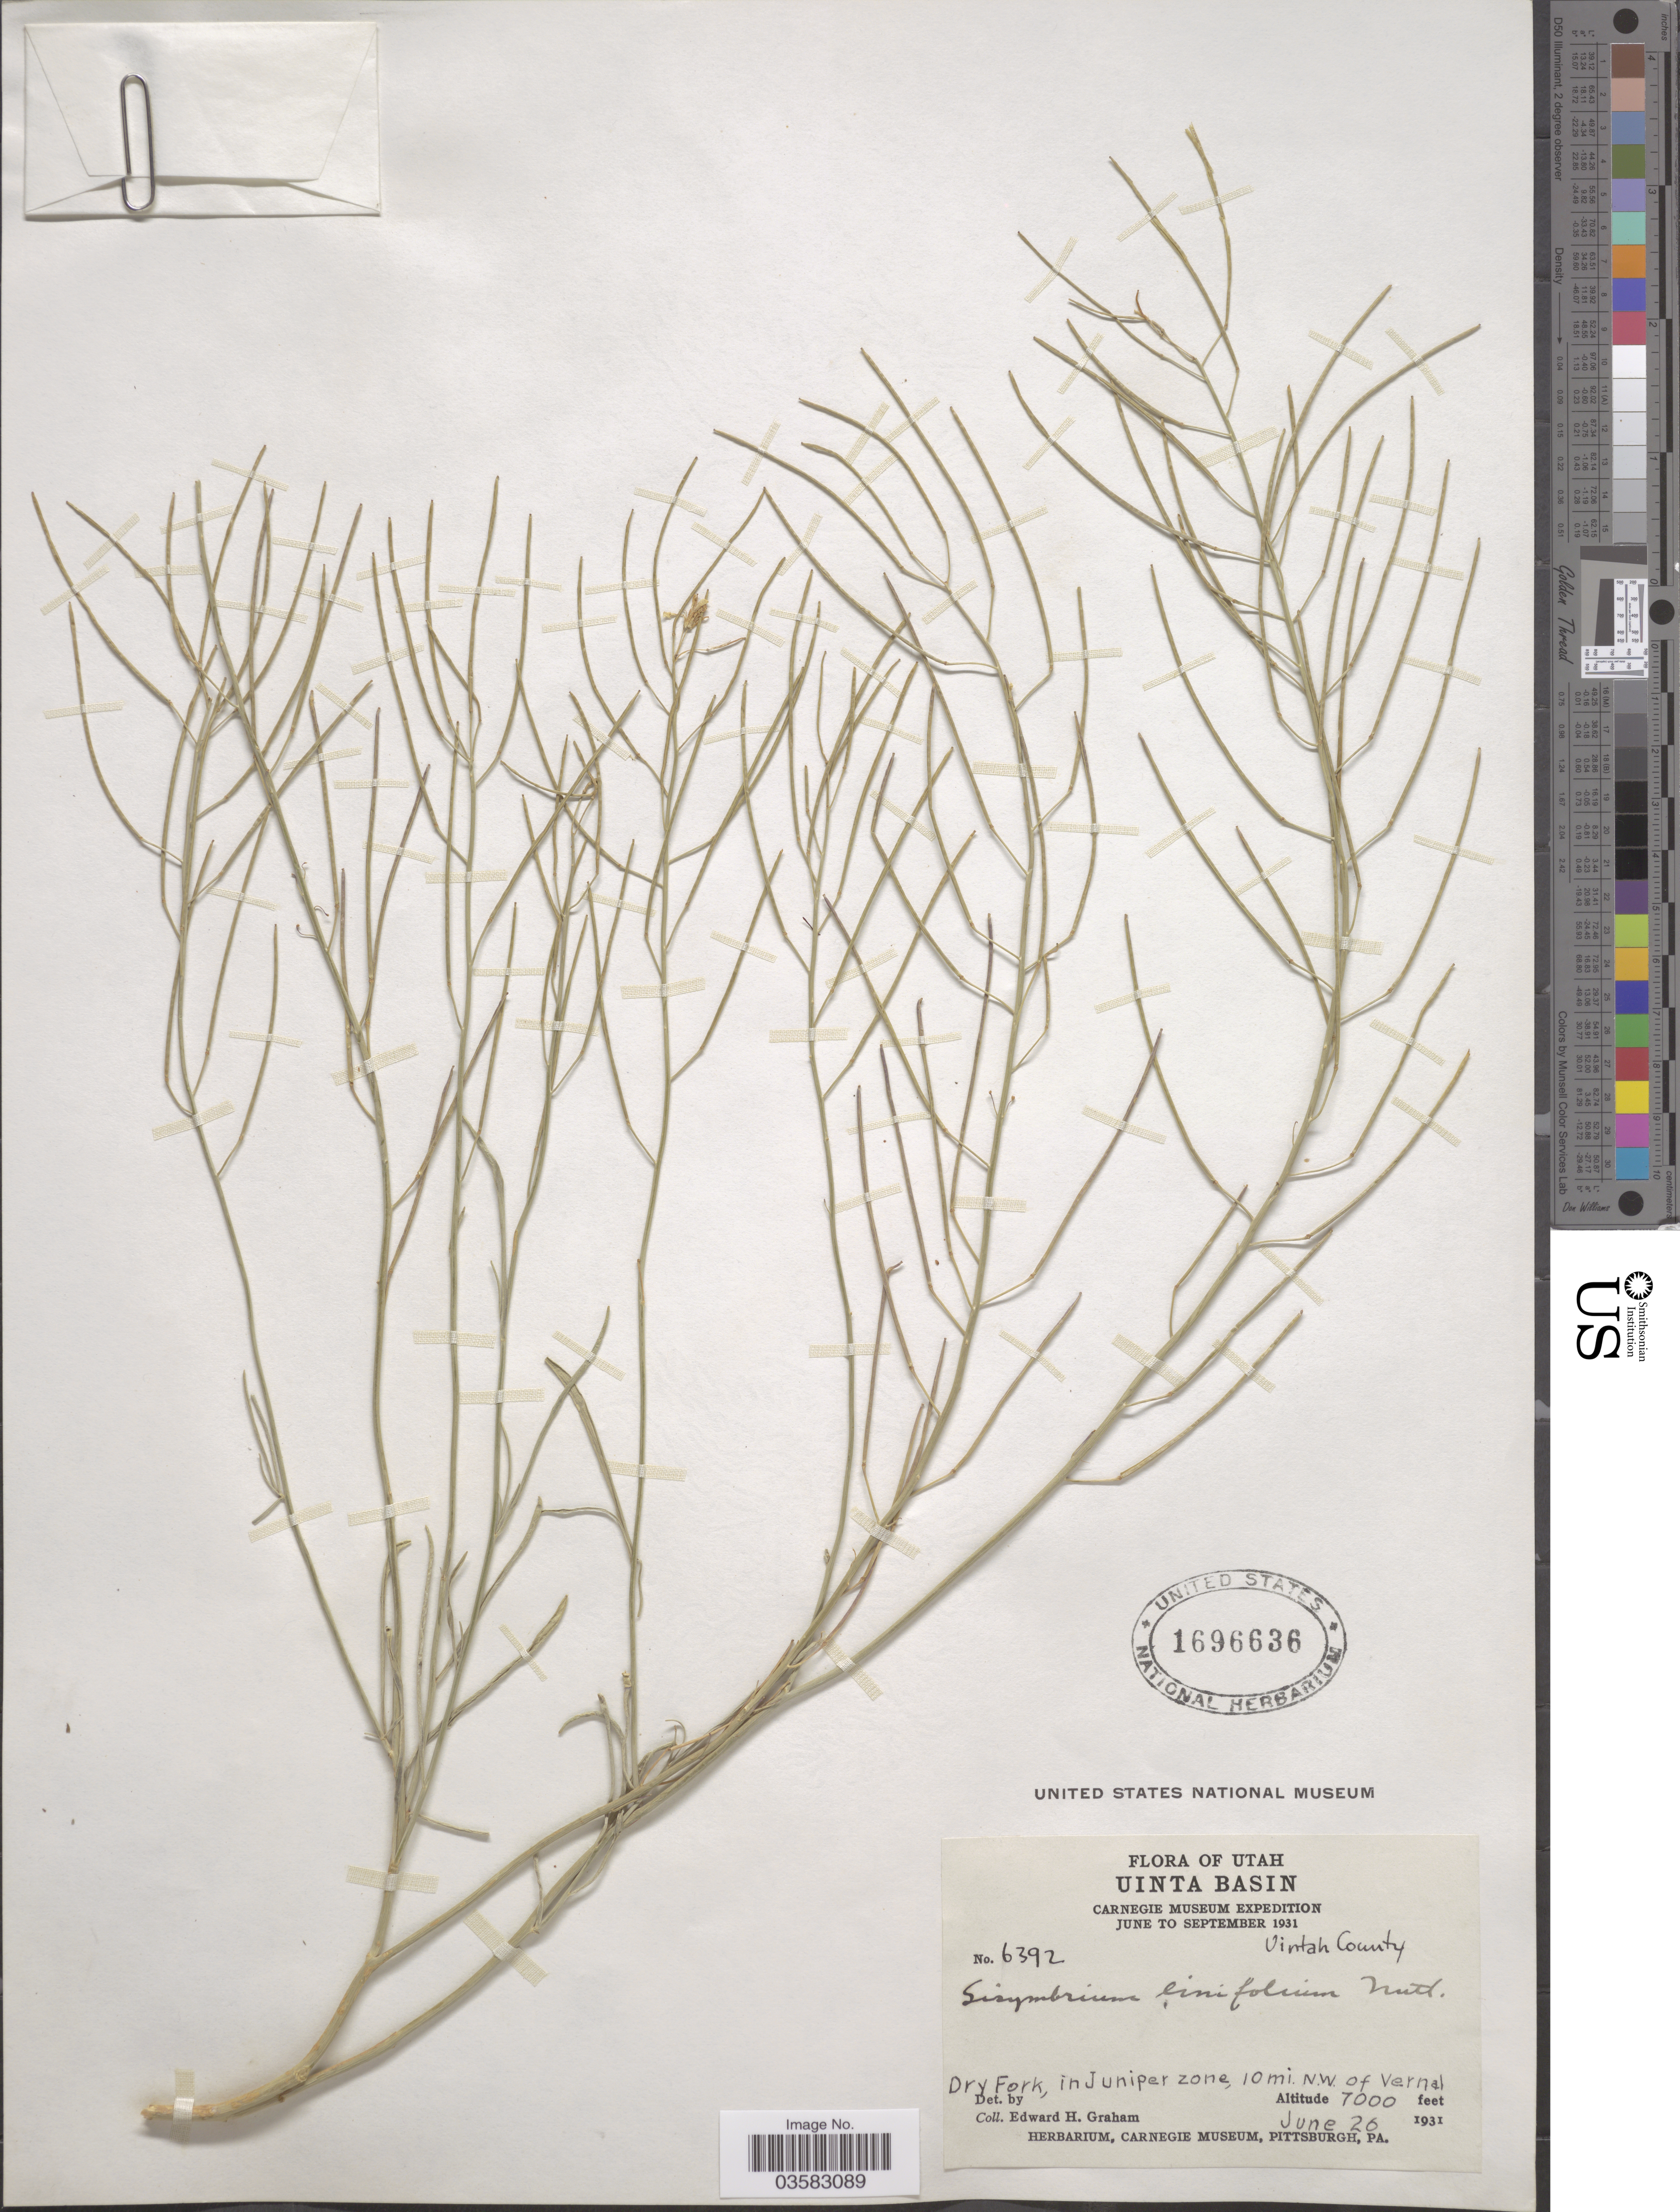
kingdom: Plantae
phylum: Tracheophyta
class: Magnoliopsida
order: Brassicales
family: Brassicaceae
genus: Sisymbrium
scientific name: Sisymbrium linifolium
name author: (Nutt.) Nutt. ex Torr. & A. Gray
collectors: E. H. Graham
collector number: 6392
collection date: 1931-06-26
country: United States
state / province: Utah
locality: Uinta Basin. Uintah County. Dry Fork, in Juniper zone, 10 mi. N.W. of Vernal.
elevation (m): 2134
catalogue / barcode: US 1696636